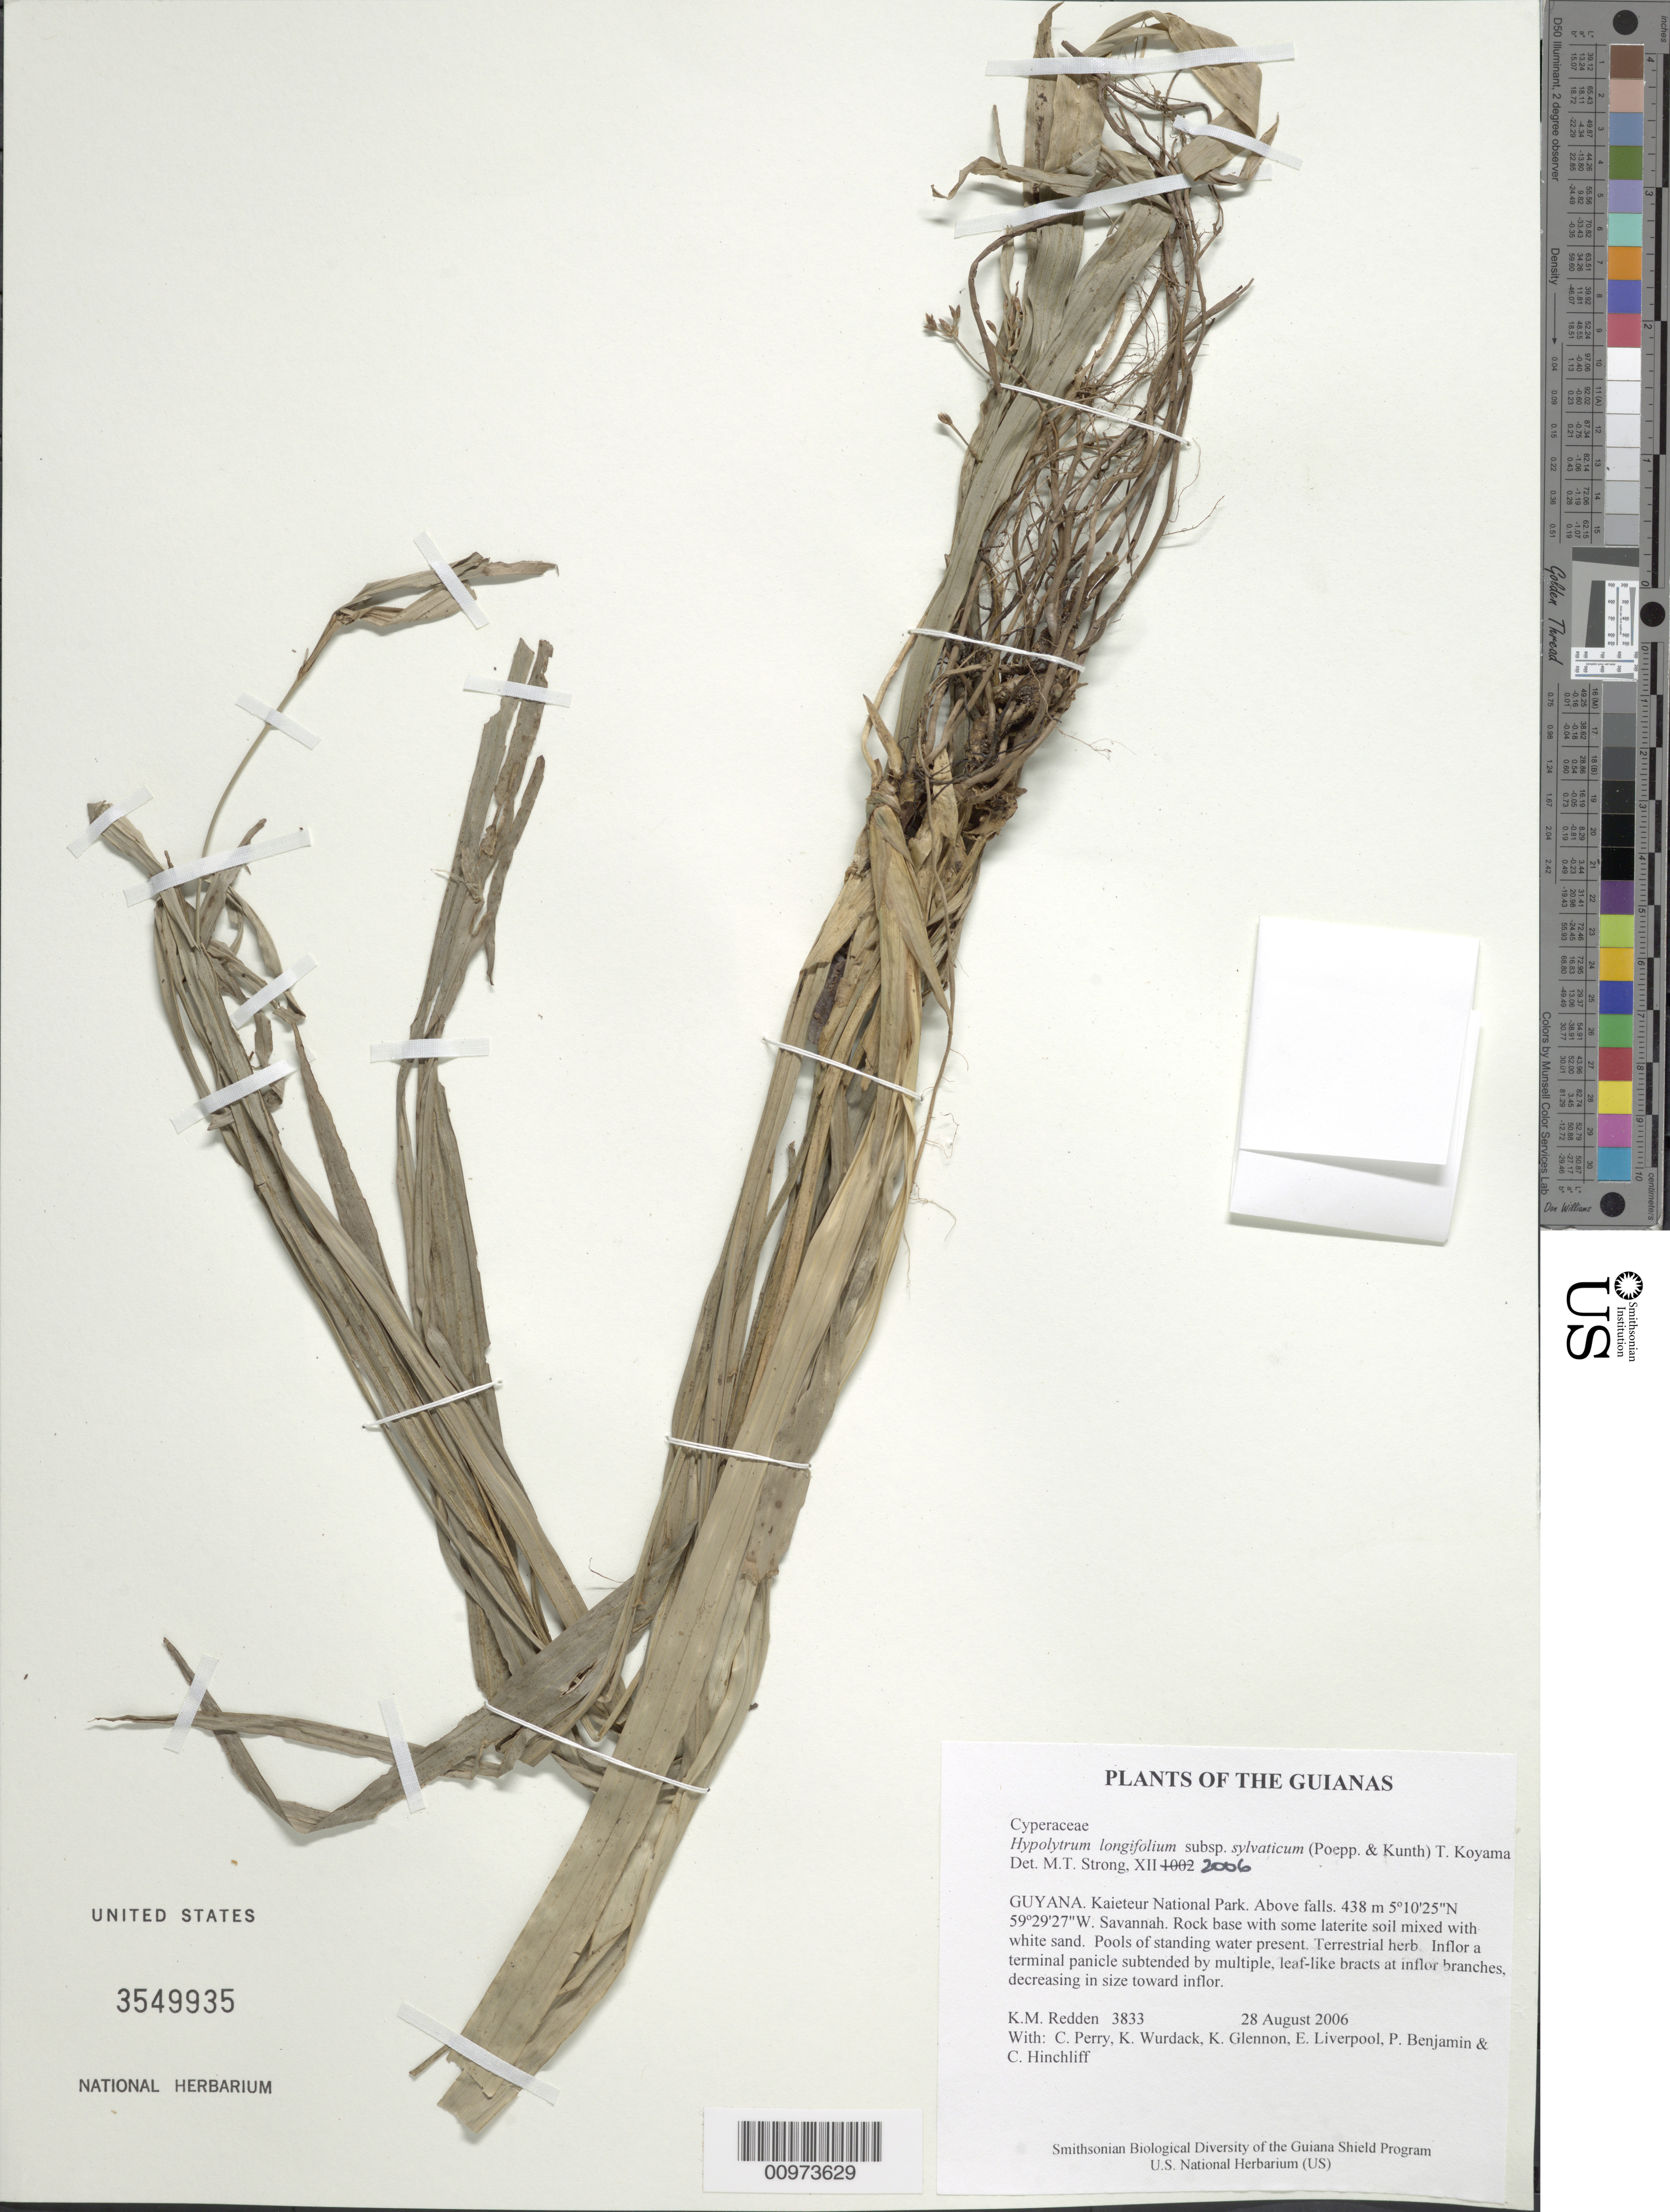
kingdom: Plantae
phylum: Tracheophyta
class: Liliopsida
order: Poales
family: Cyperaceae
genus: Hypolytrum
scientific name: Hypolytrum longifolium subsp. sylvaticum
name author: (Poepp. ex Kunth) T. Koyama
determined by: Strong, M. T., (US), Smithsonian Institution - National Museum of Natural History (UNITED STATES)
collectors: K. M. Redden, C. Perry, K. Wurdack, K. Glennon, E. Liverpool, P. Benjamin & C. E. Hinchliff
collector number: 3833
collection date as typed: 28 August 2006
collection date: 2006-08-28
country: Guyana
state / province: Potaro-Siparuni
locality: Kaieteur National Park. Above falls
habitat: Savanna. Rock base with some laterite soil mixed with white sand. Pools of standing water present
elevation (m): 438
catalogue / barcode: US 3549935